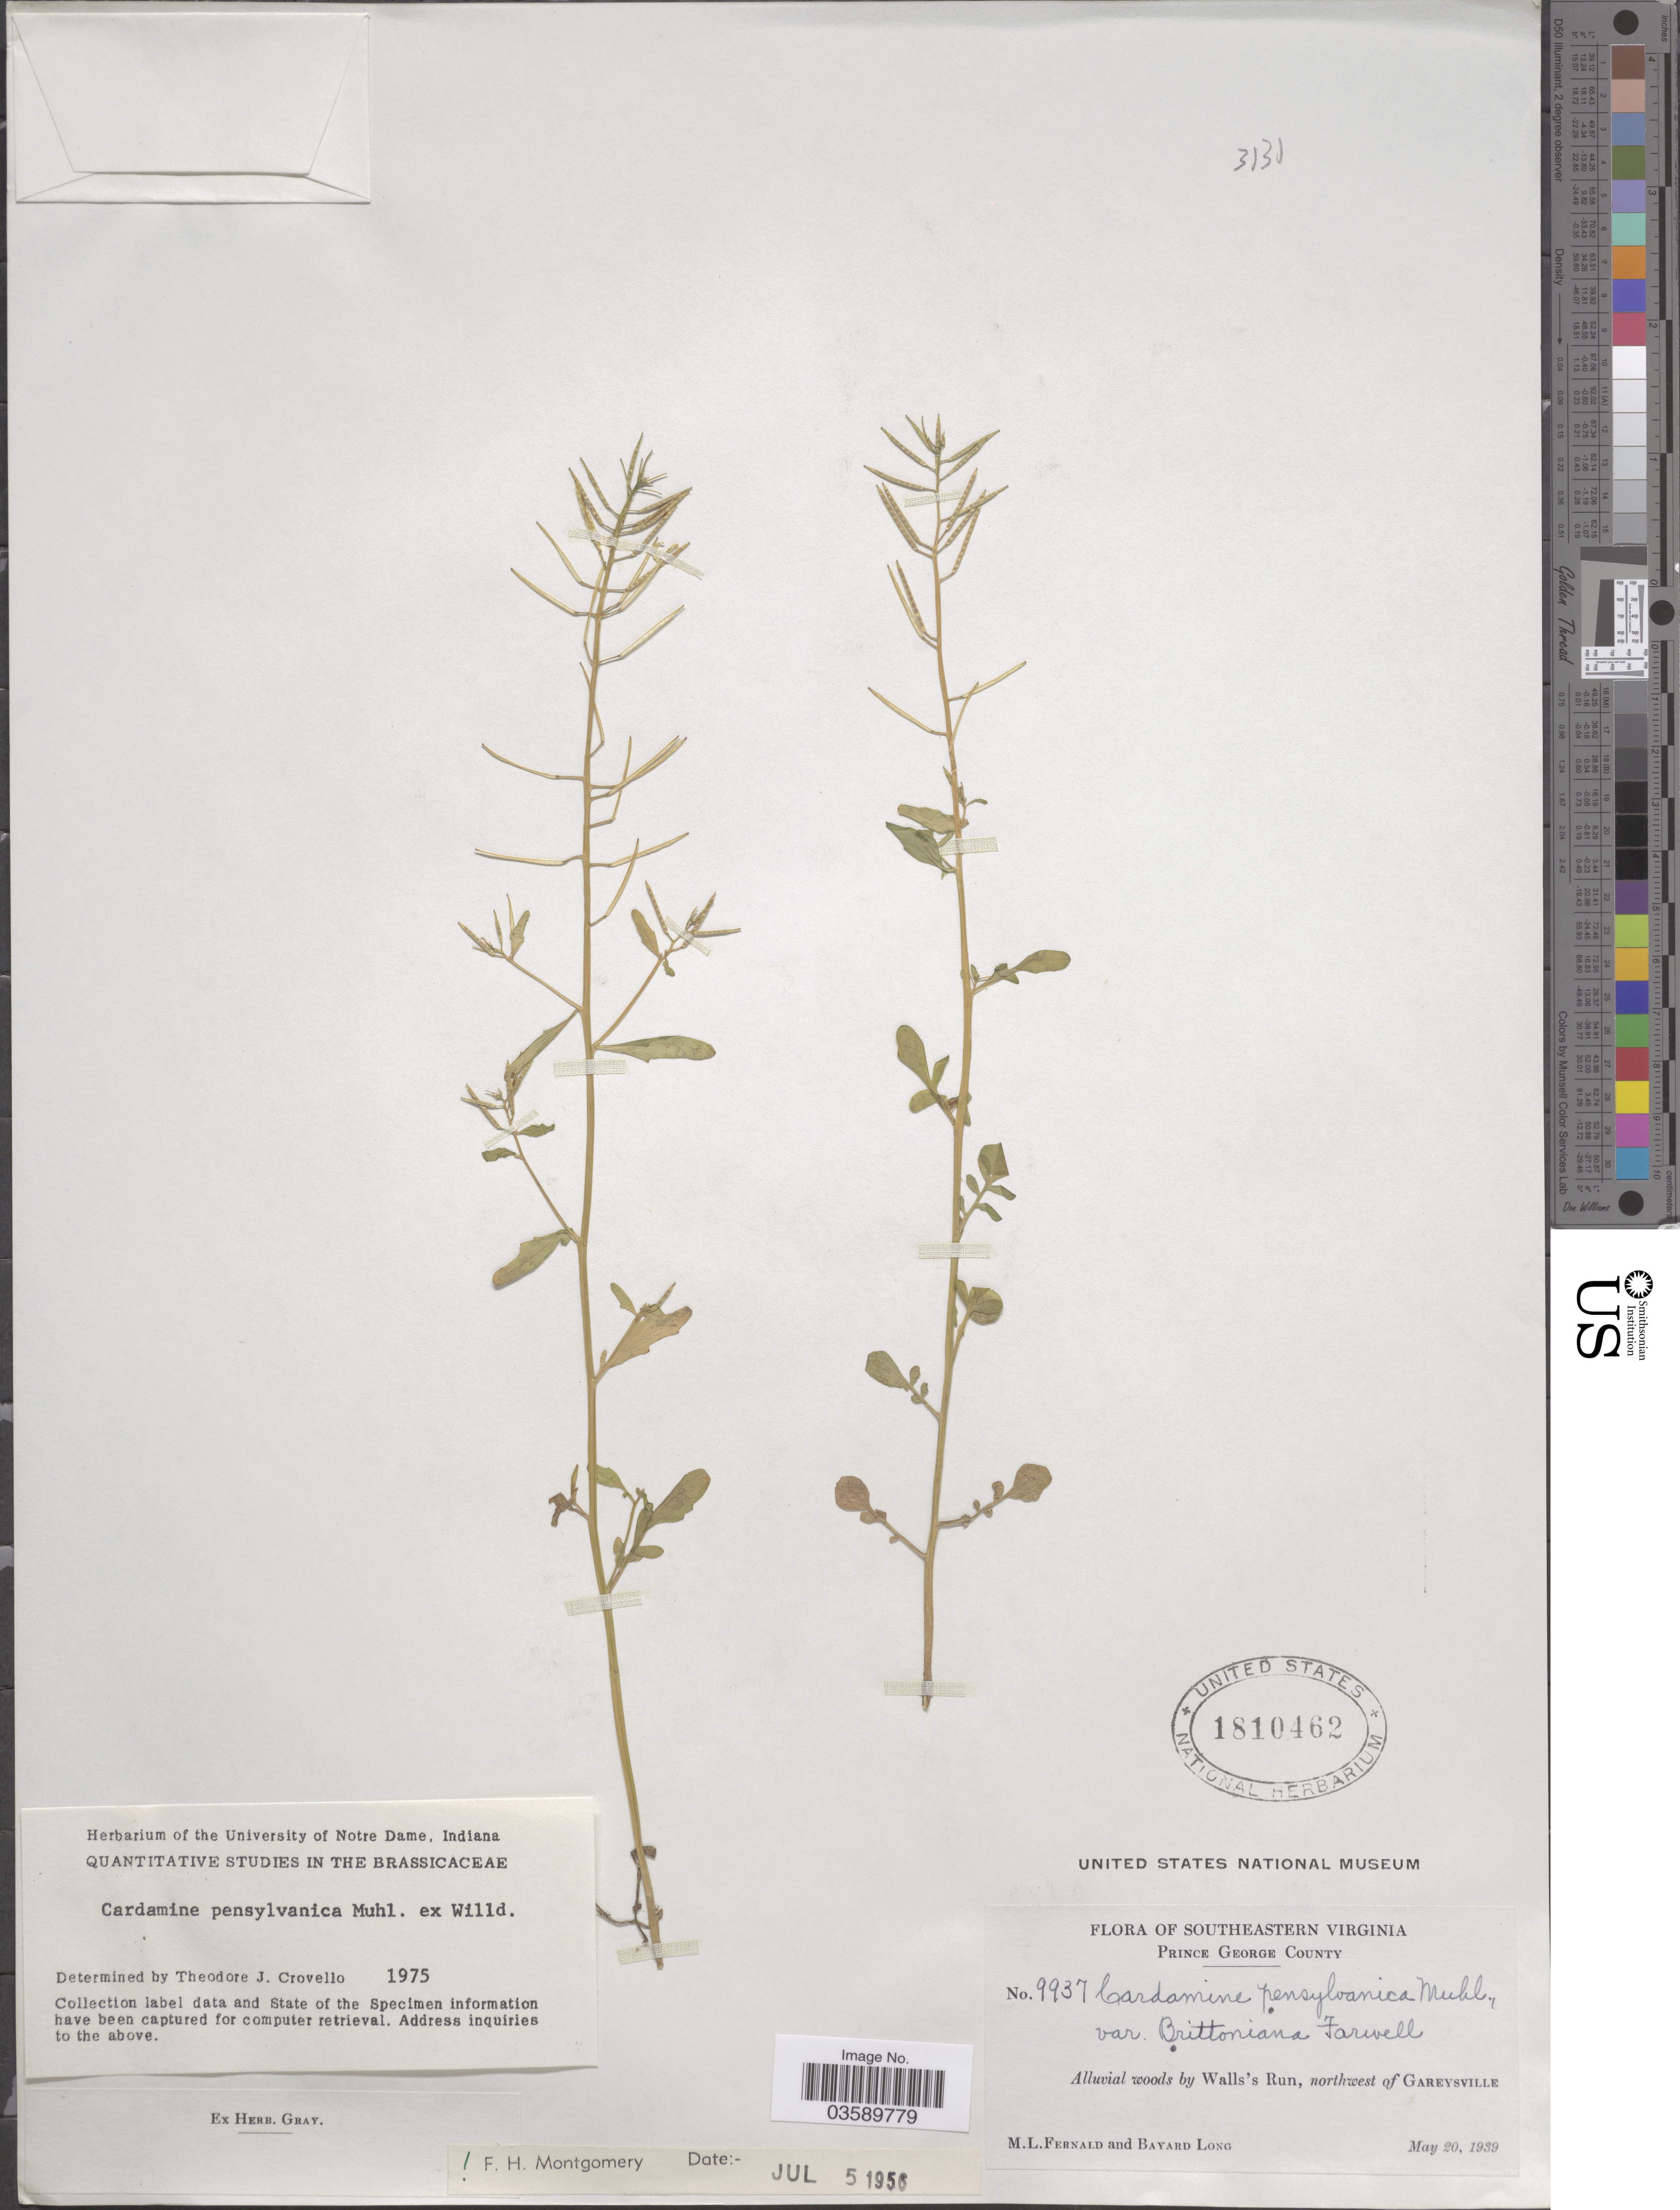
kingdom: Plantae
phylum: Tracheophyta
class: Magnoliopsida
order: Brassicales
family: Brassicaceae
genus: Cardamine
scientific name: Cardamine pensylvanica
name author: Muhl. ex Willd.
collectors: M. L. Fernald & B. Long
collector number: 9937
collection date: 1939-05-20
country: United States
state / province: Virginia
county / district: Prince George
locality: Southeastern Virginia. Prince George County. Alluvial woods by Walls's Run, northwest of Gareysville.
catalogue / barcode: US 1810462